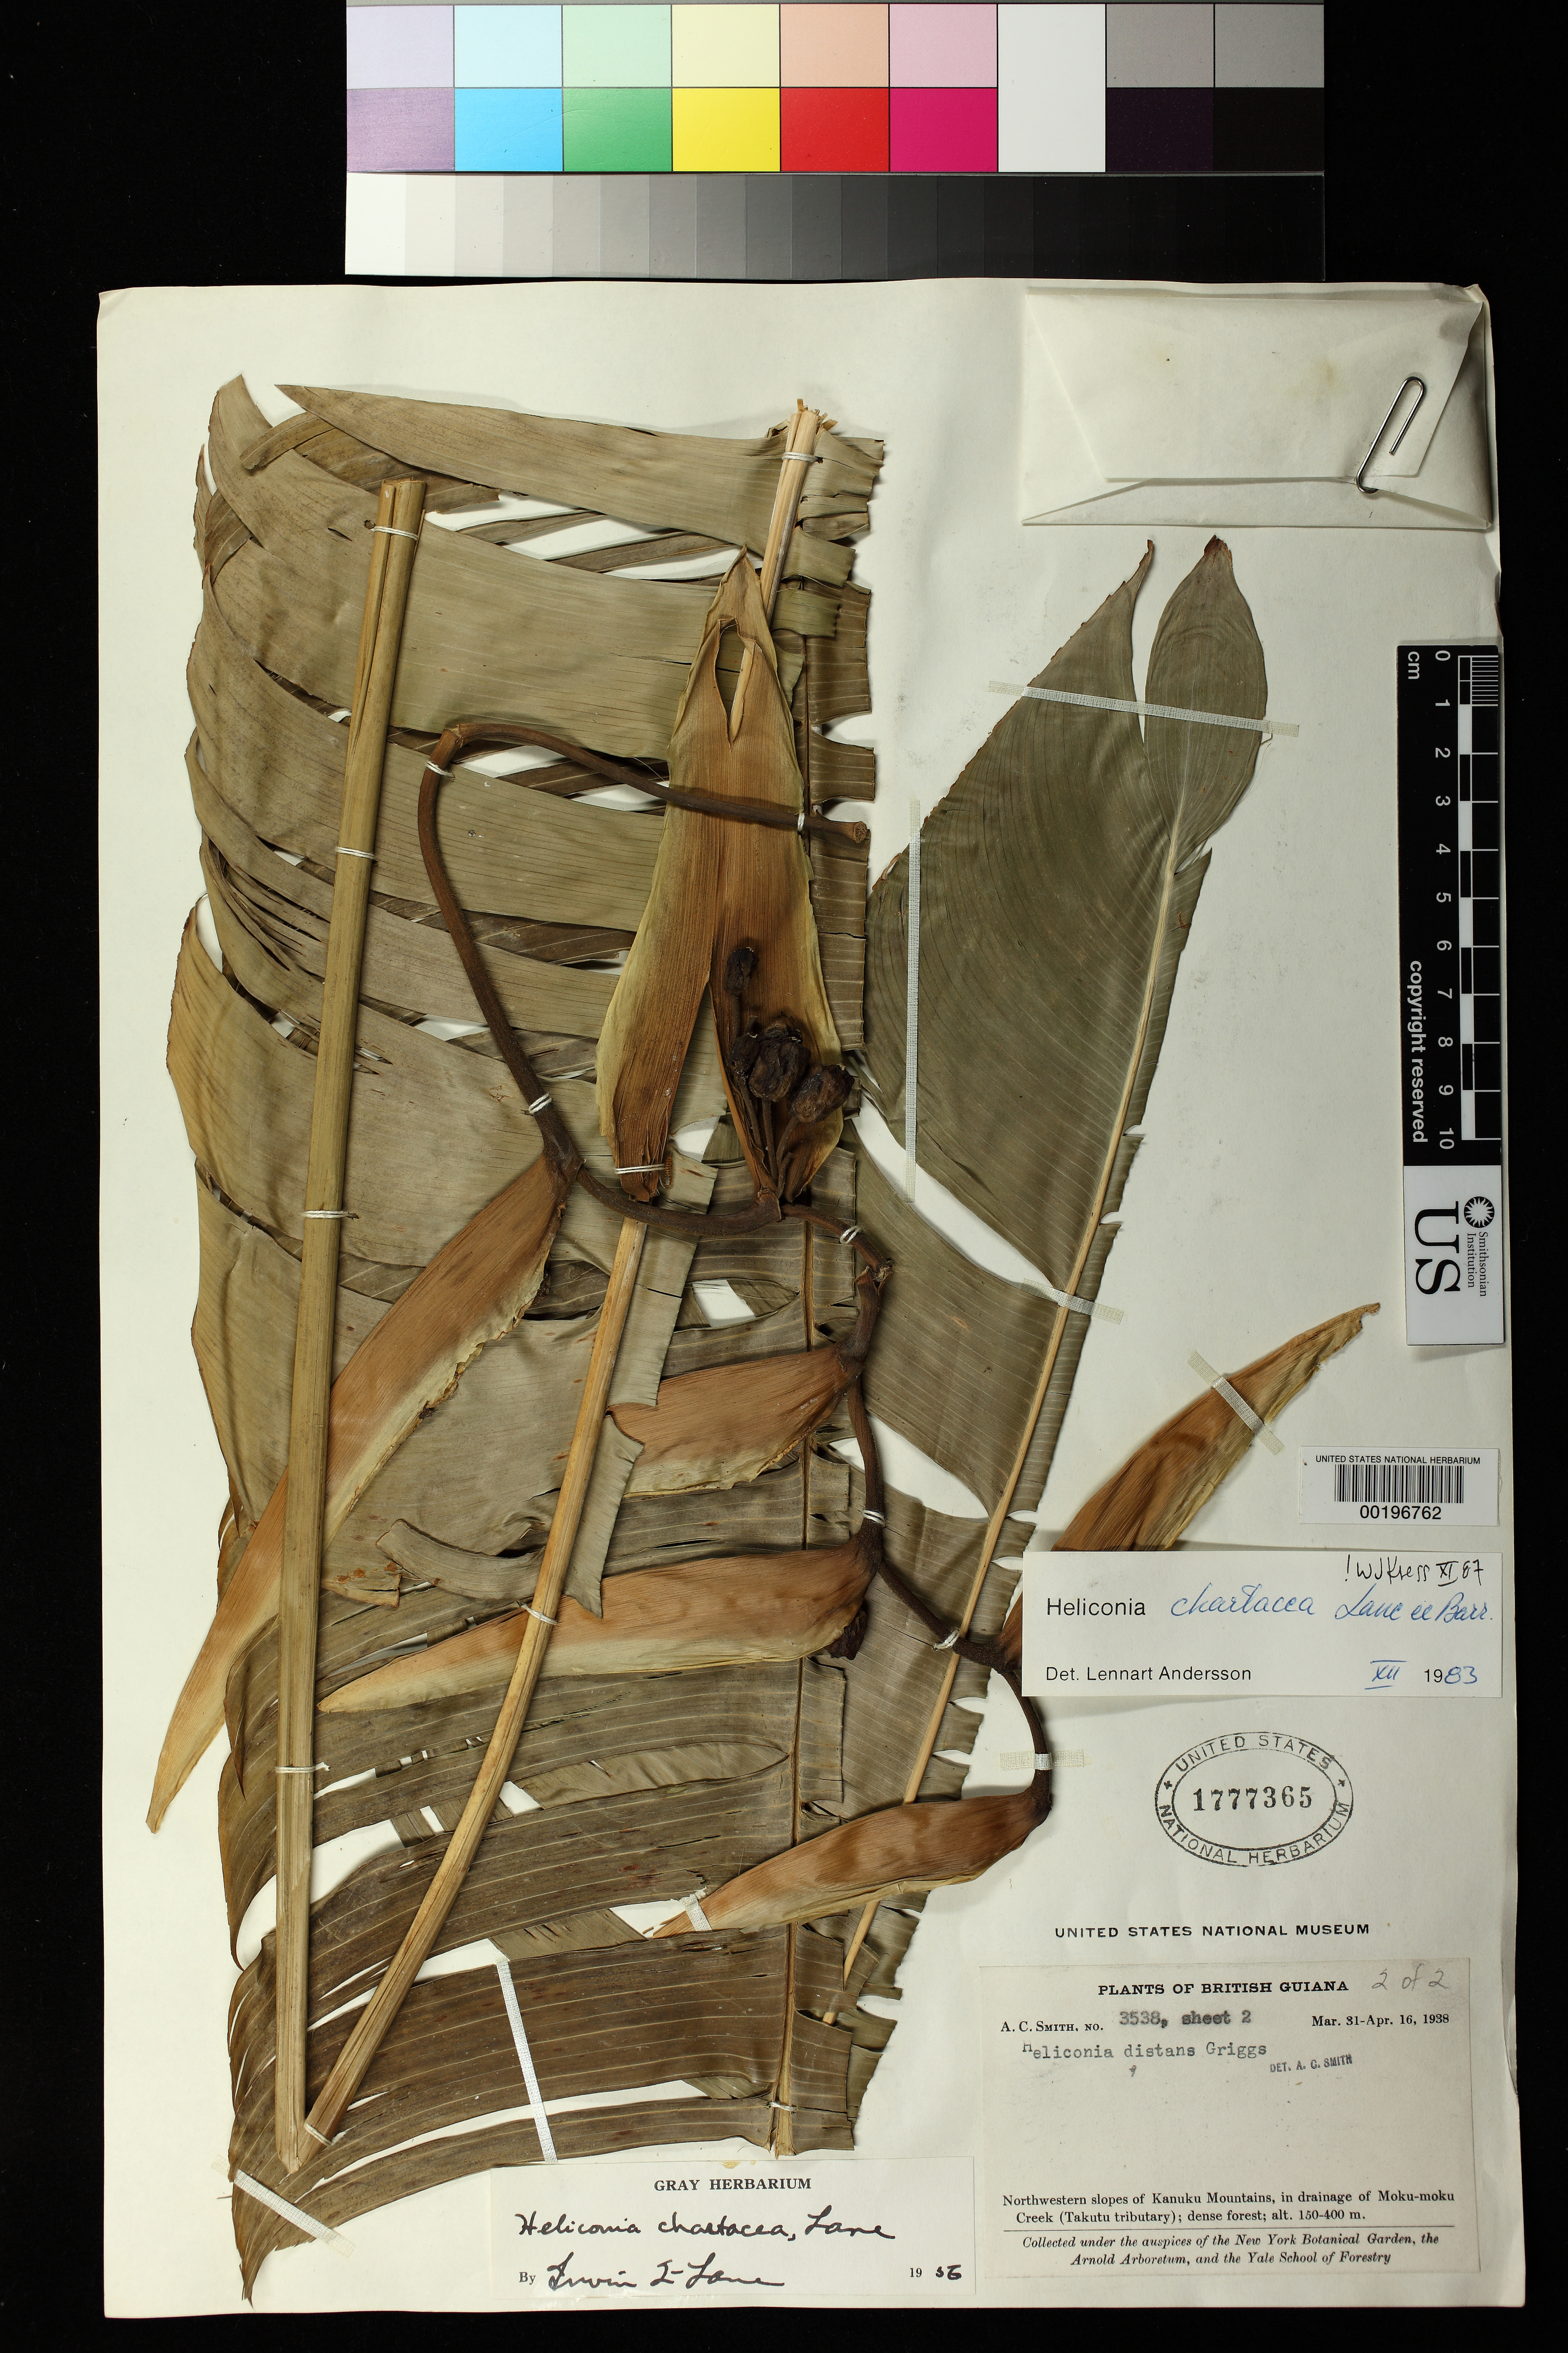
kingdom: Plantae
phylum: Tracheophyta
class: Liliopsida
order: Zingiberales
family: Heliconiaceae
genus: Heliconia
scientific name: Heliconia chartacea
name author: Lane ex Barreiros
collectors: A. C. Smith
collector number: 3538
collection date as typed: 31 Mar 1938 to 16 Apr 1938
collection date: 1938-03-31/1938-04-16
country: Guyana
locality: Nw slopes of kanuku mountains, in drainage of moku-moku creek (takutu tributary)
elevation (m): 150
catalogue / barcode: US 1777365